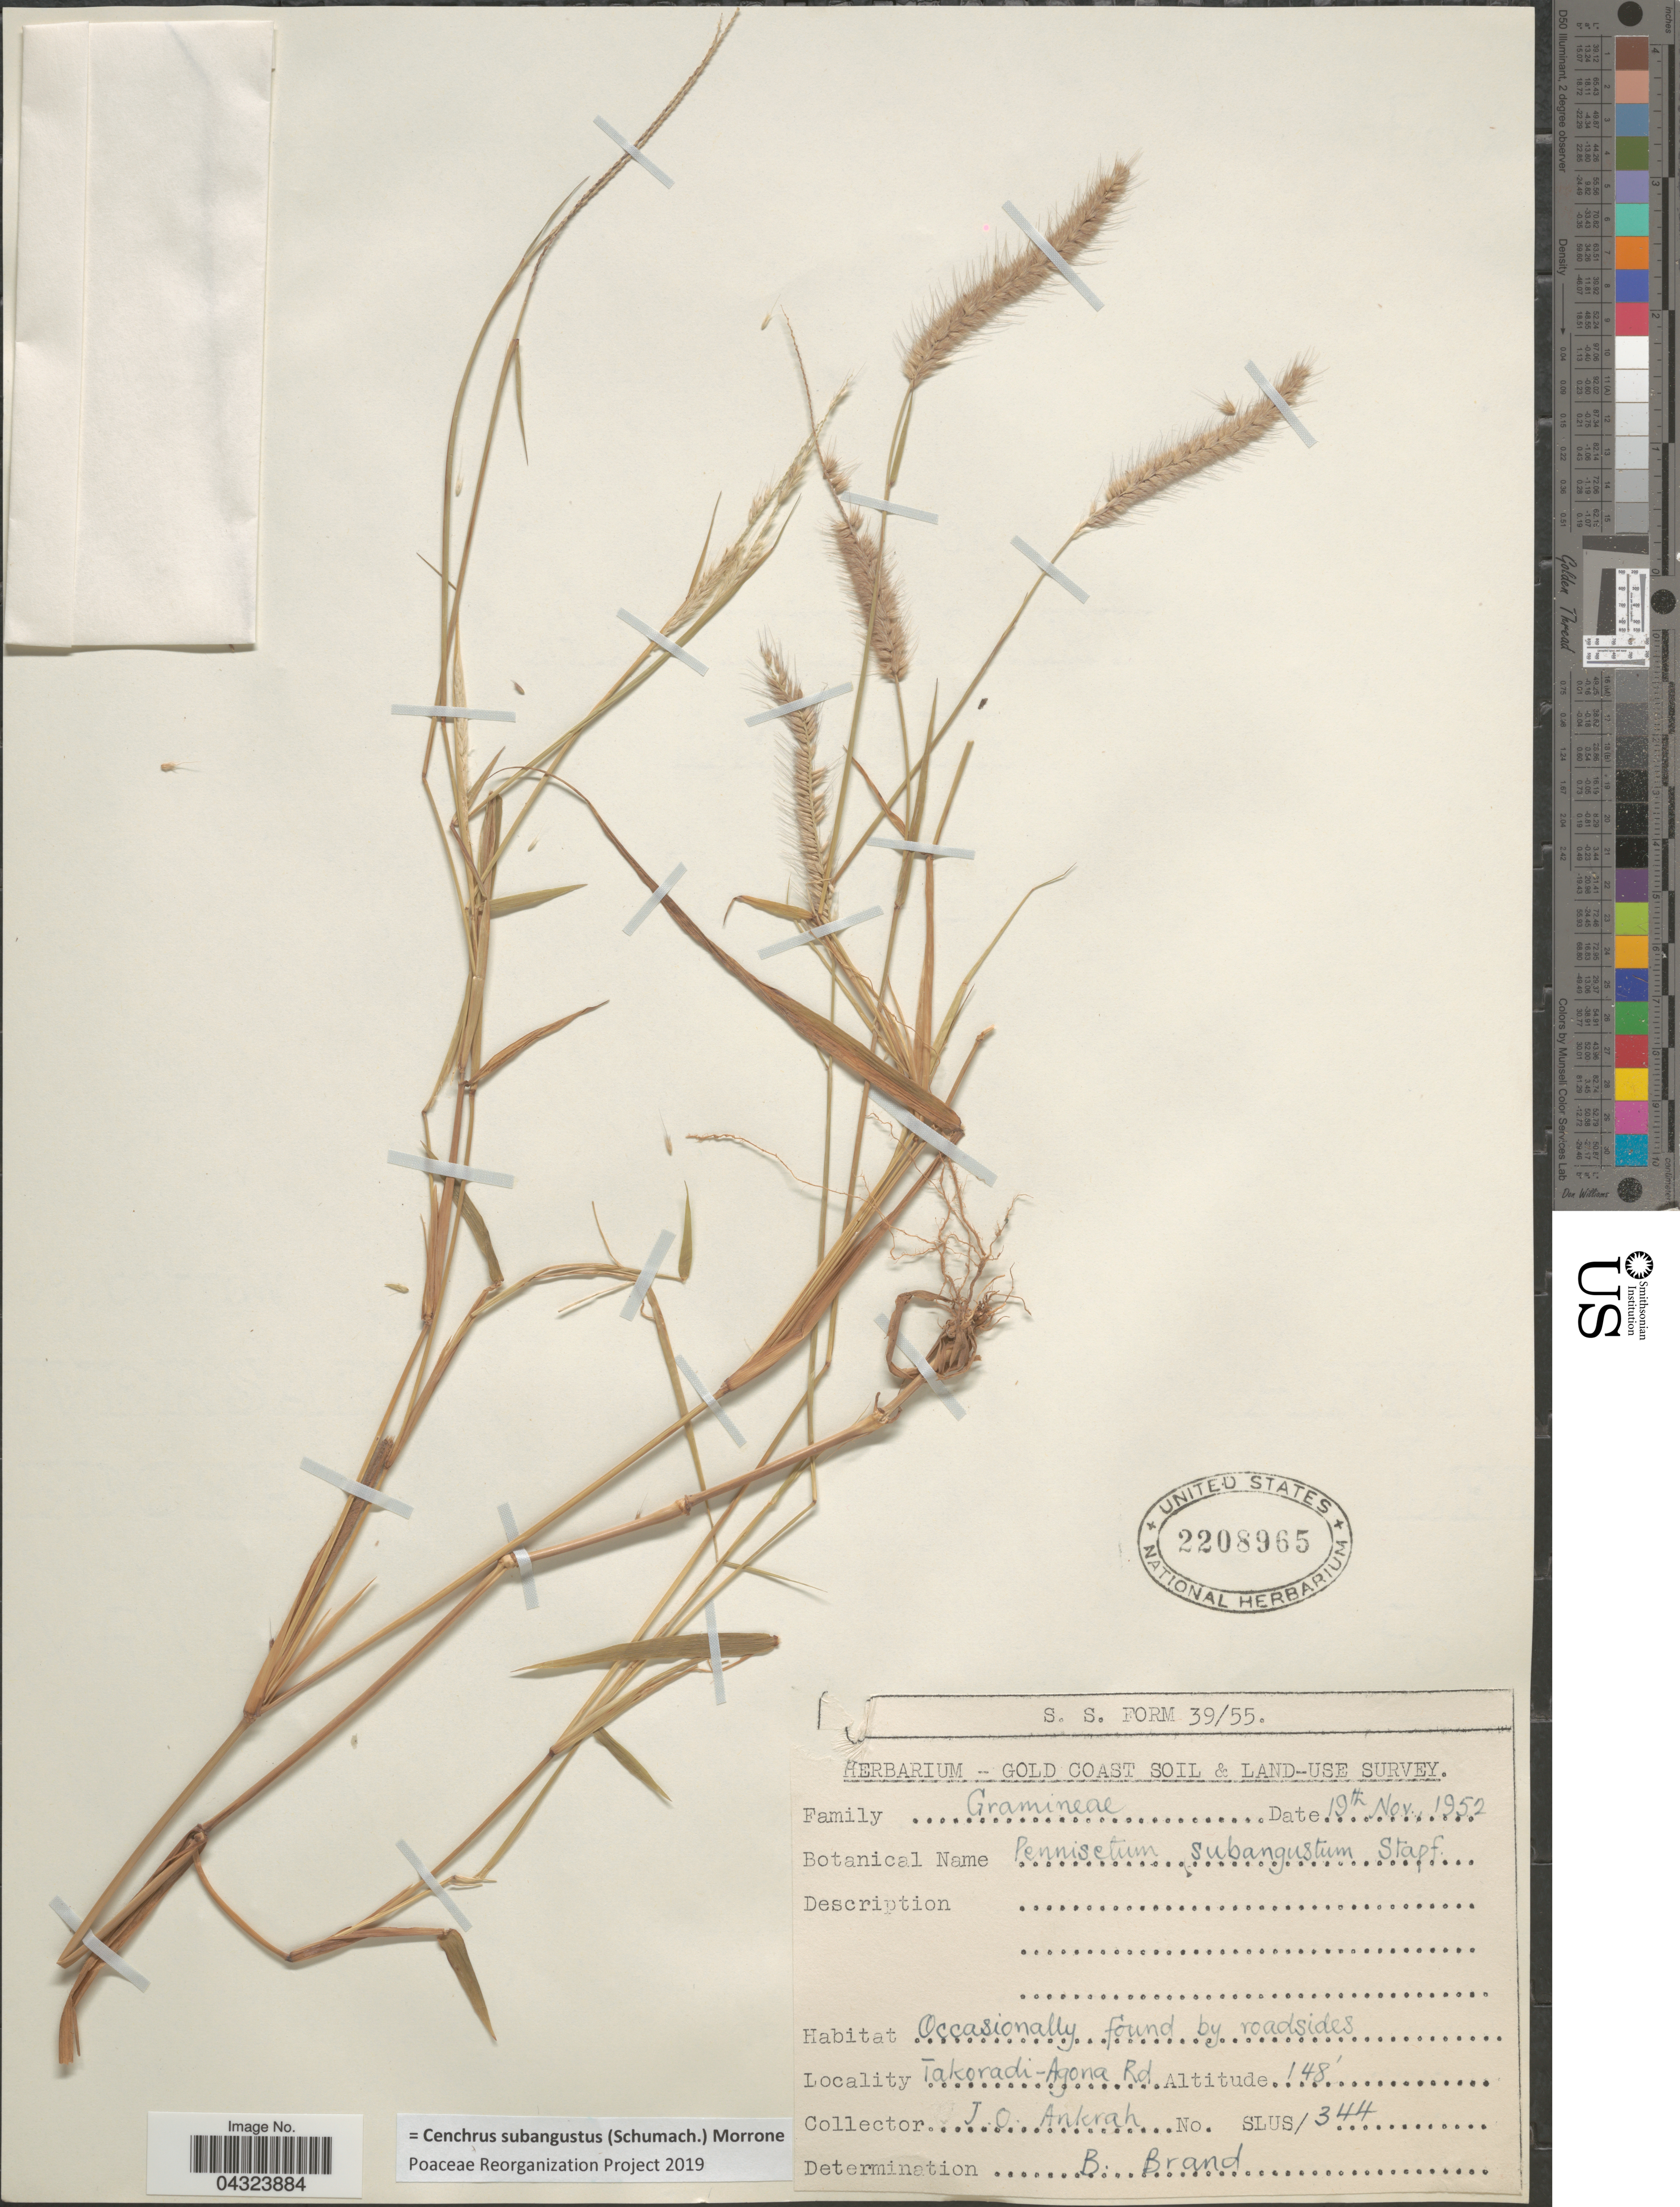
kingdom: Plantae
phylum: Tracheophyta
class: Liliopsida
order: Poales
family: Poaceae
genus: Cenchrus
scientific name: Cenchrus subangustus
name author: (Schumach.) Morrone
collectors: J. Ankrah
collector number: SLUS/1344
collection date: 1952-11-19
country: Ghana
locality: Gold Coast Soil & Land-Use Survey. Takoradi-Agona Rd.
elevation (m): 45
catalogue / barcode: US 2208965